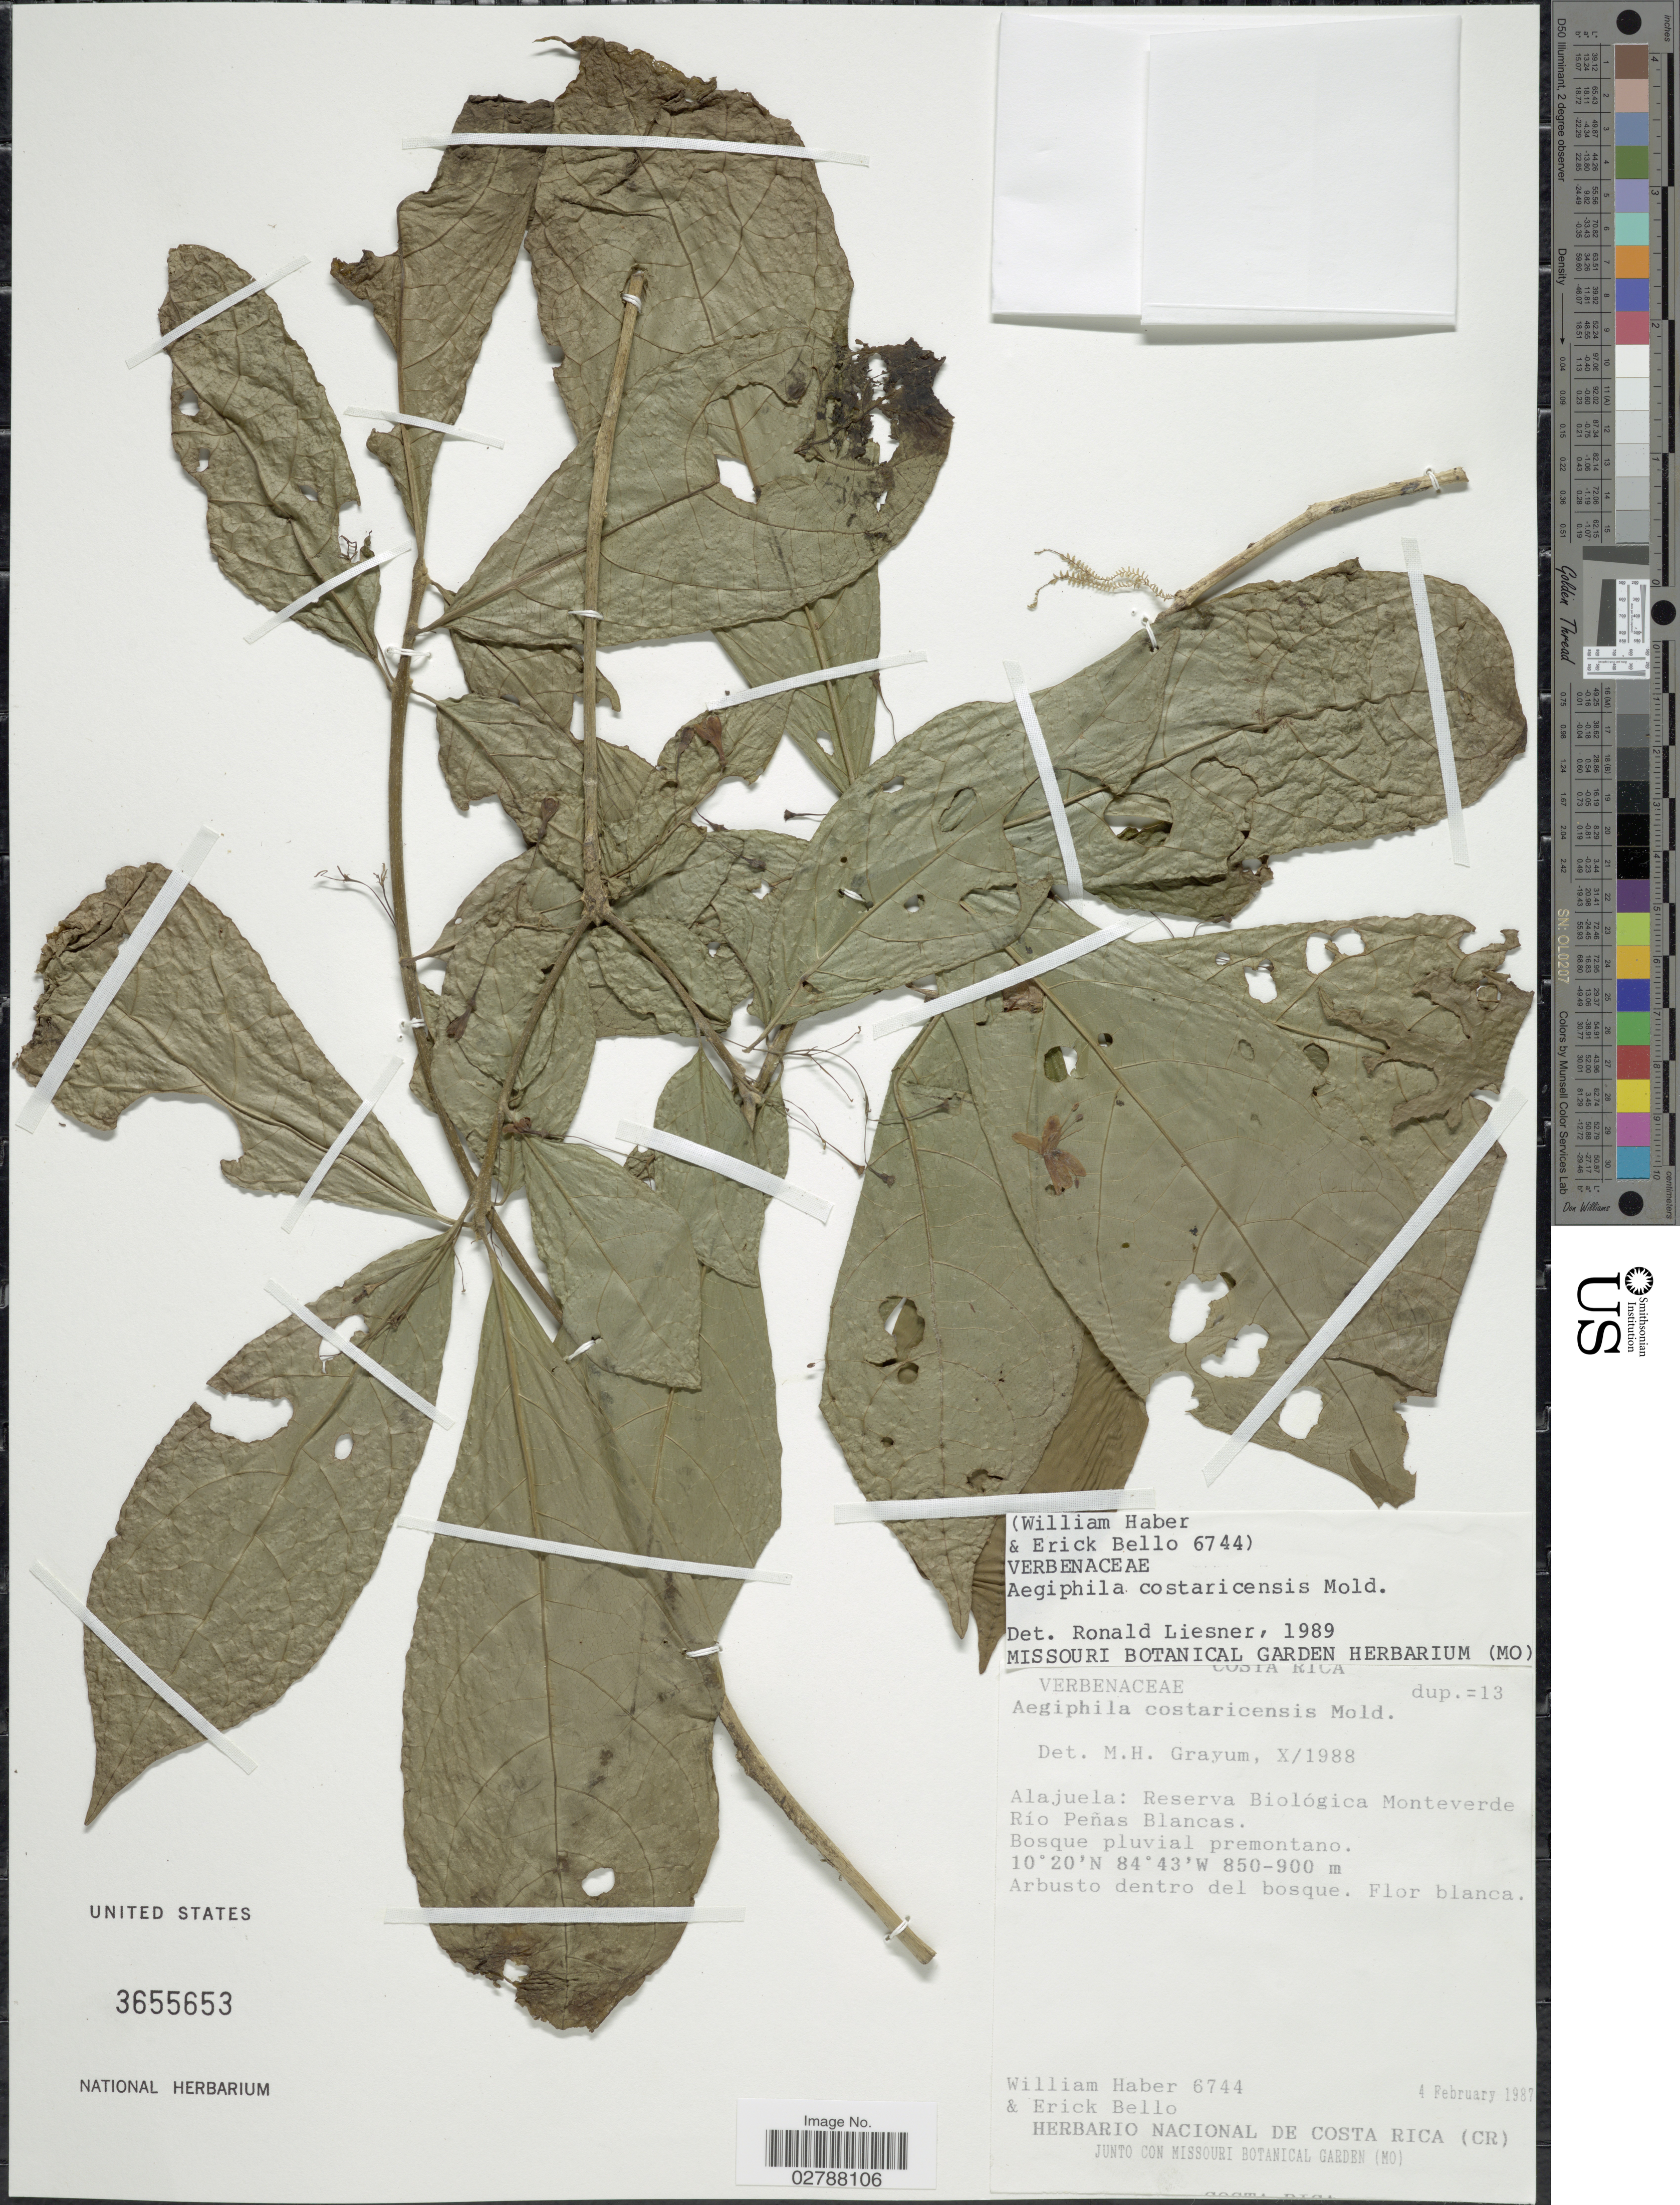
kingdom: Plantae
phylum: Tracheophyta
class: Magnoliopsida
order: Lamiales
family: Lamiaceae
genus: Aegiphila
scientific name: Aegiphila costaricensis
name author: Moldenke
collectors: W. Haber & E. Bello C.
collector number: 6744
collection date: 1987-02-04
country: Costa Rica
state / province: Alajuela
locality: Reserva Biológica Monteverde Rio Peñas Blancas.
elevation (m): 850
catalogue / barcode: US 3655653